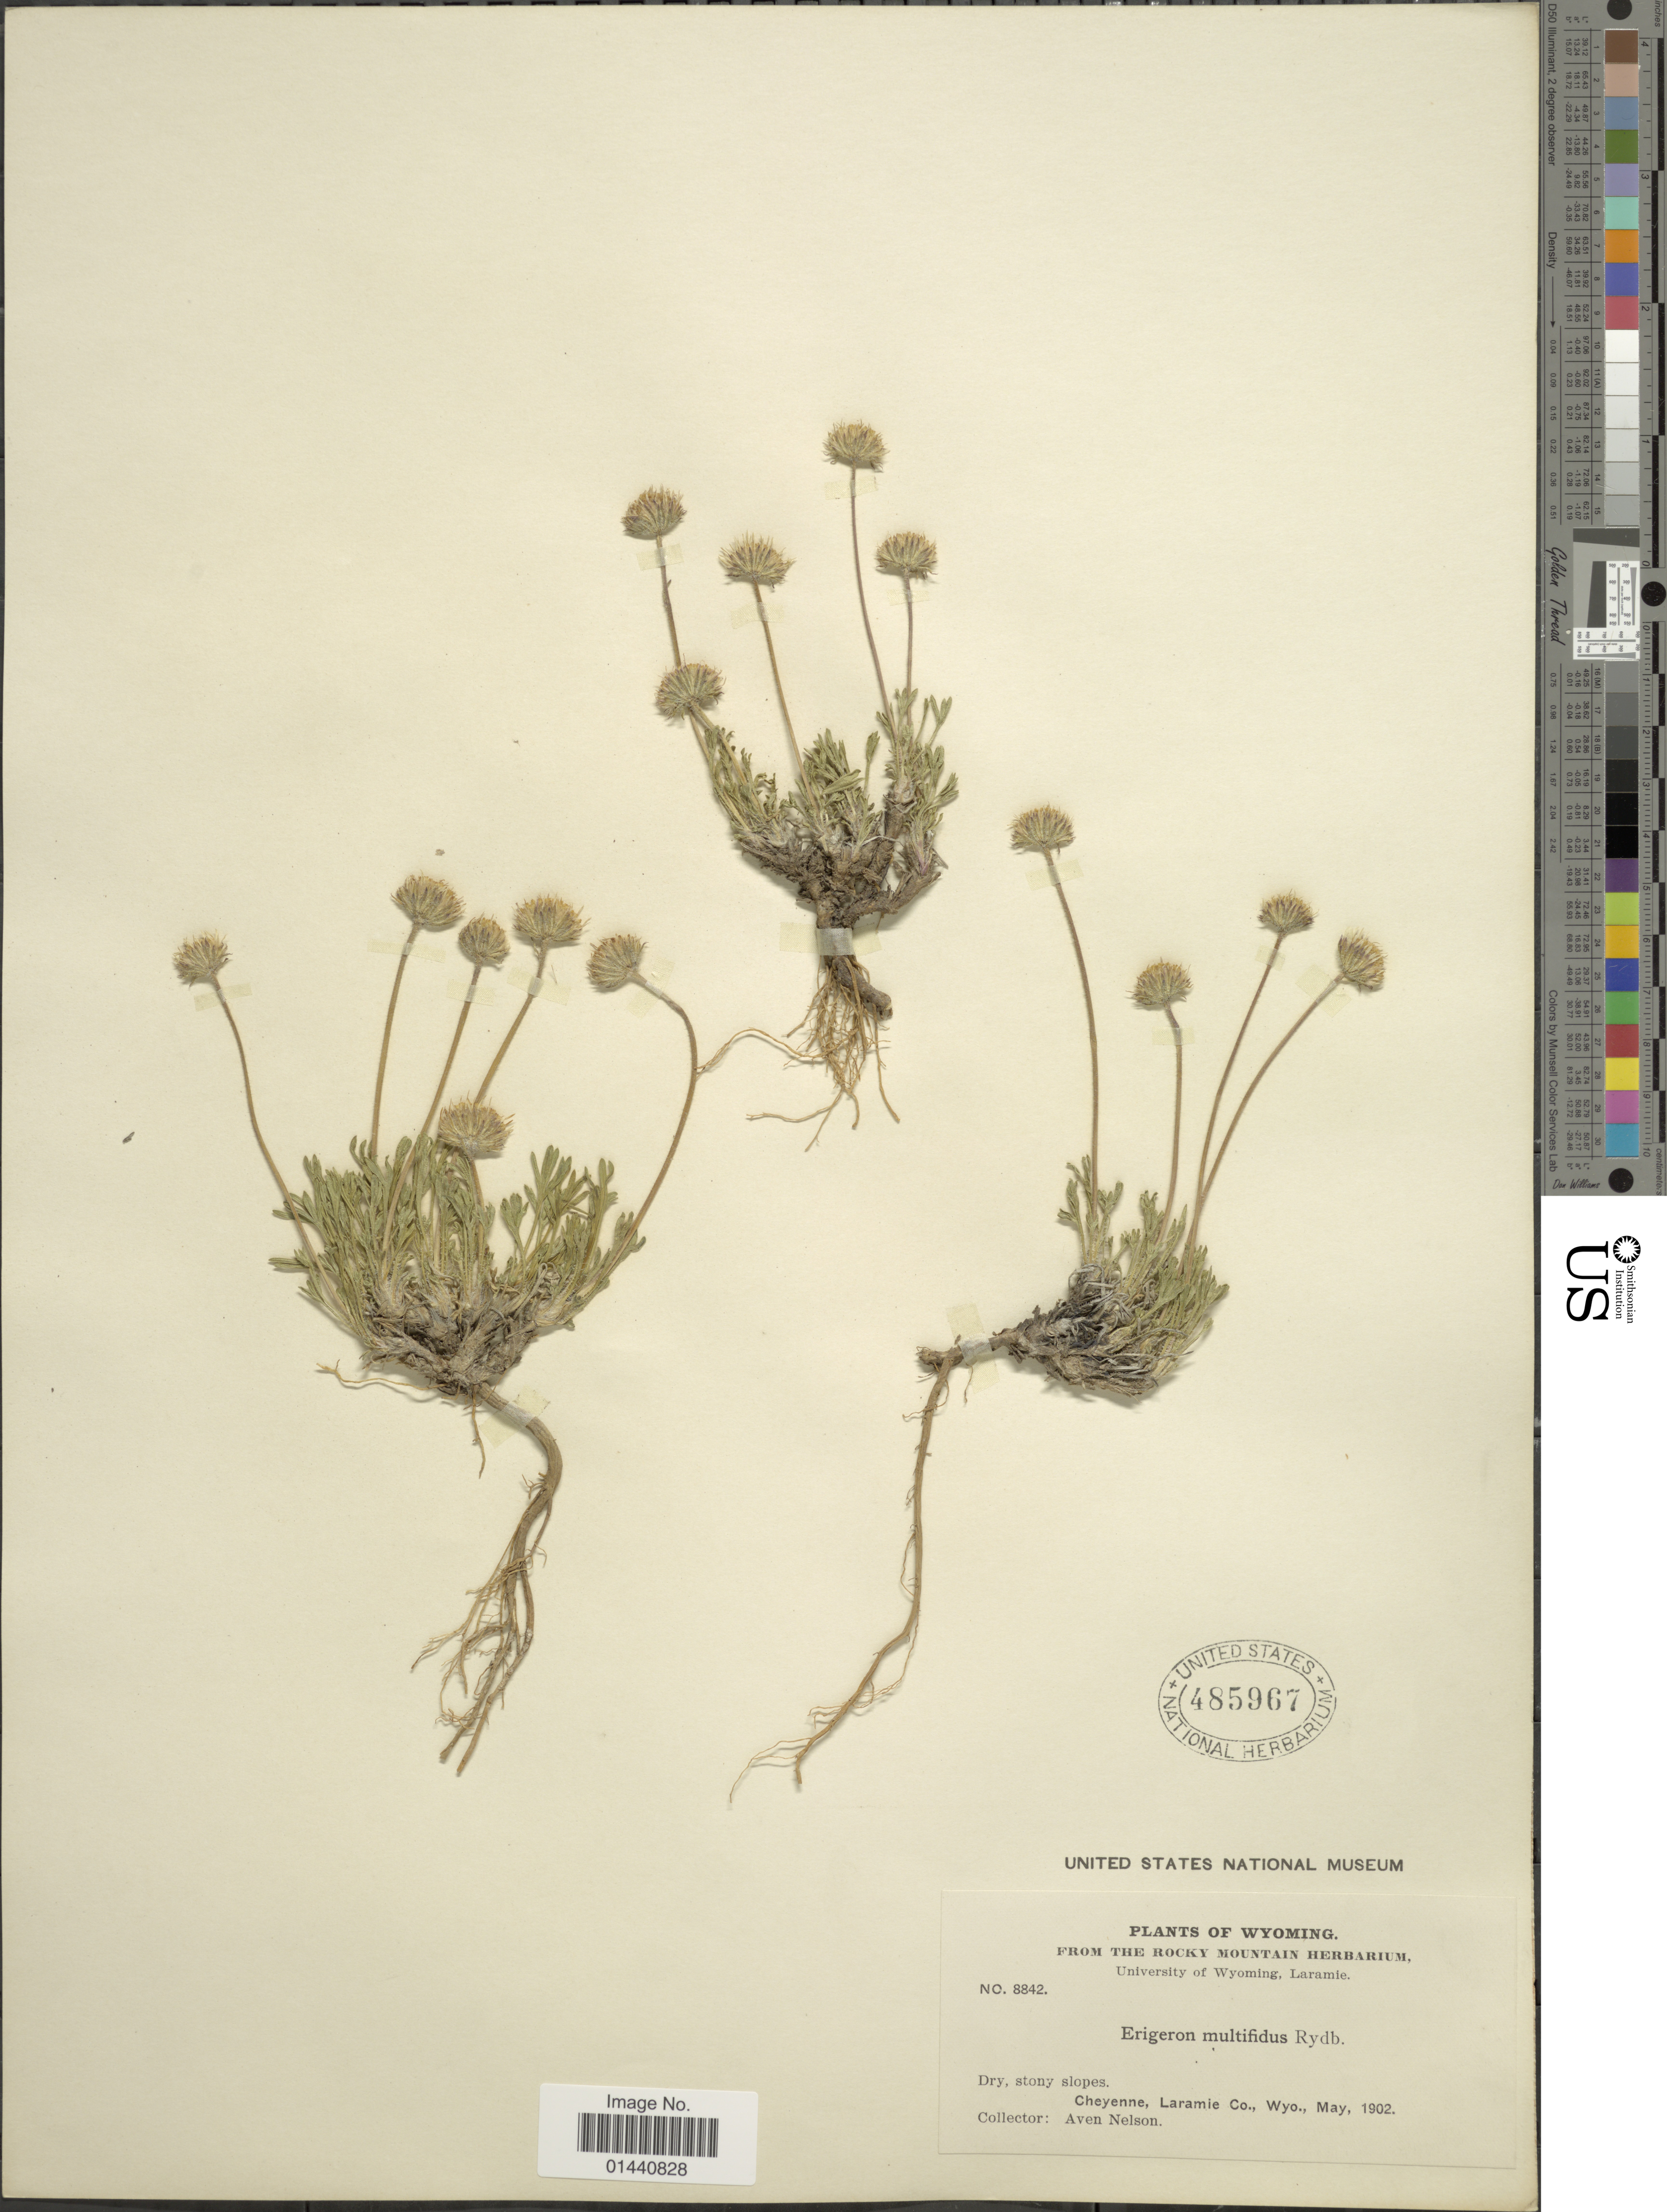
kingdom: Plantae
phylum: Tracheophyta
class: Magnoliopsida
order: Asterales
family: Asteraceae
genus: Erigeron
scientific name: Erigeron trifidus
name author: Hook.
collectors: A. Nelson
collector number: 8842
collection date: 1902-05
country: United States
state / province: Wyoming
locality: Cheyenne, Laramie Co., Wyo.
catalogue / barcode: US 485967